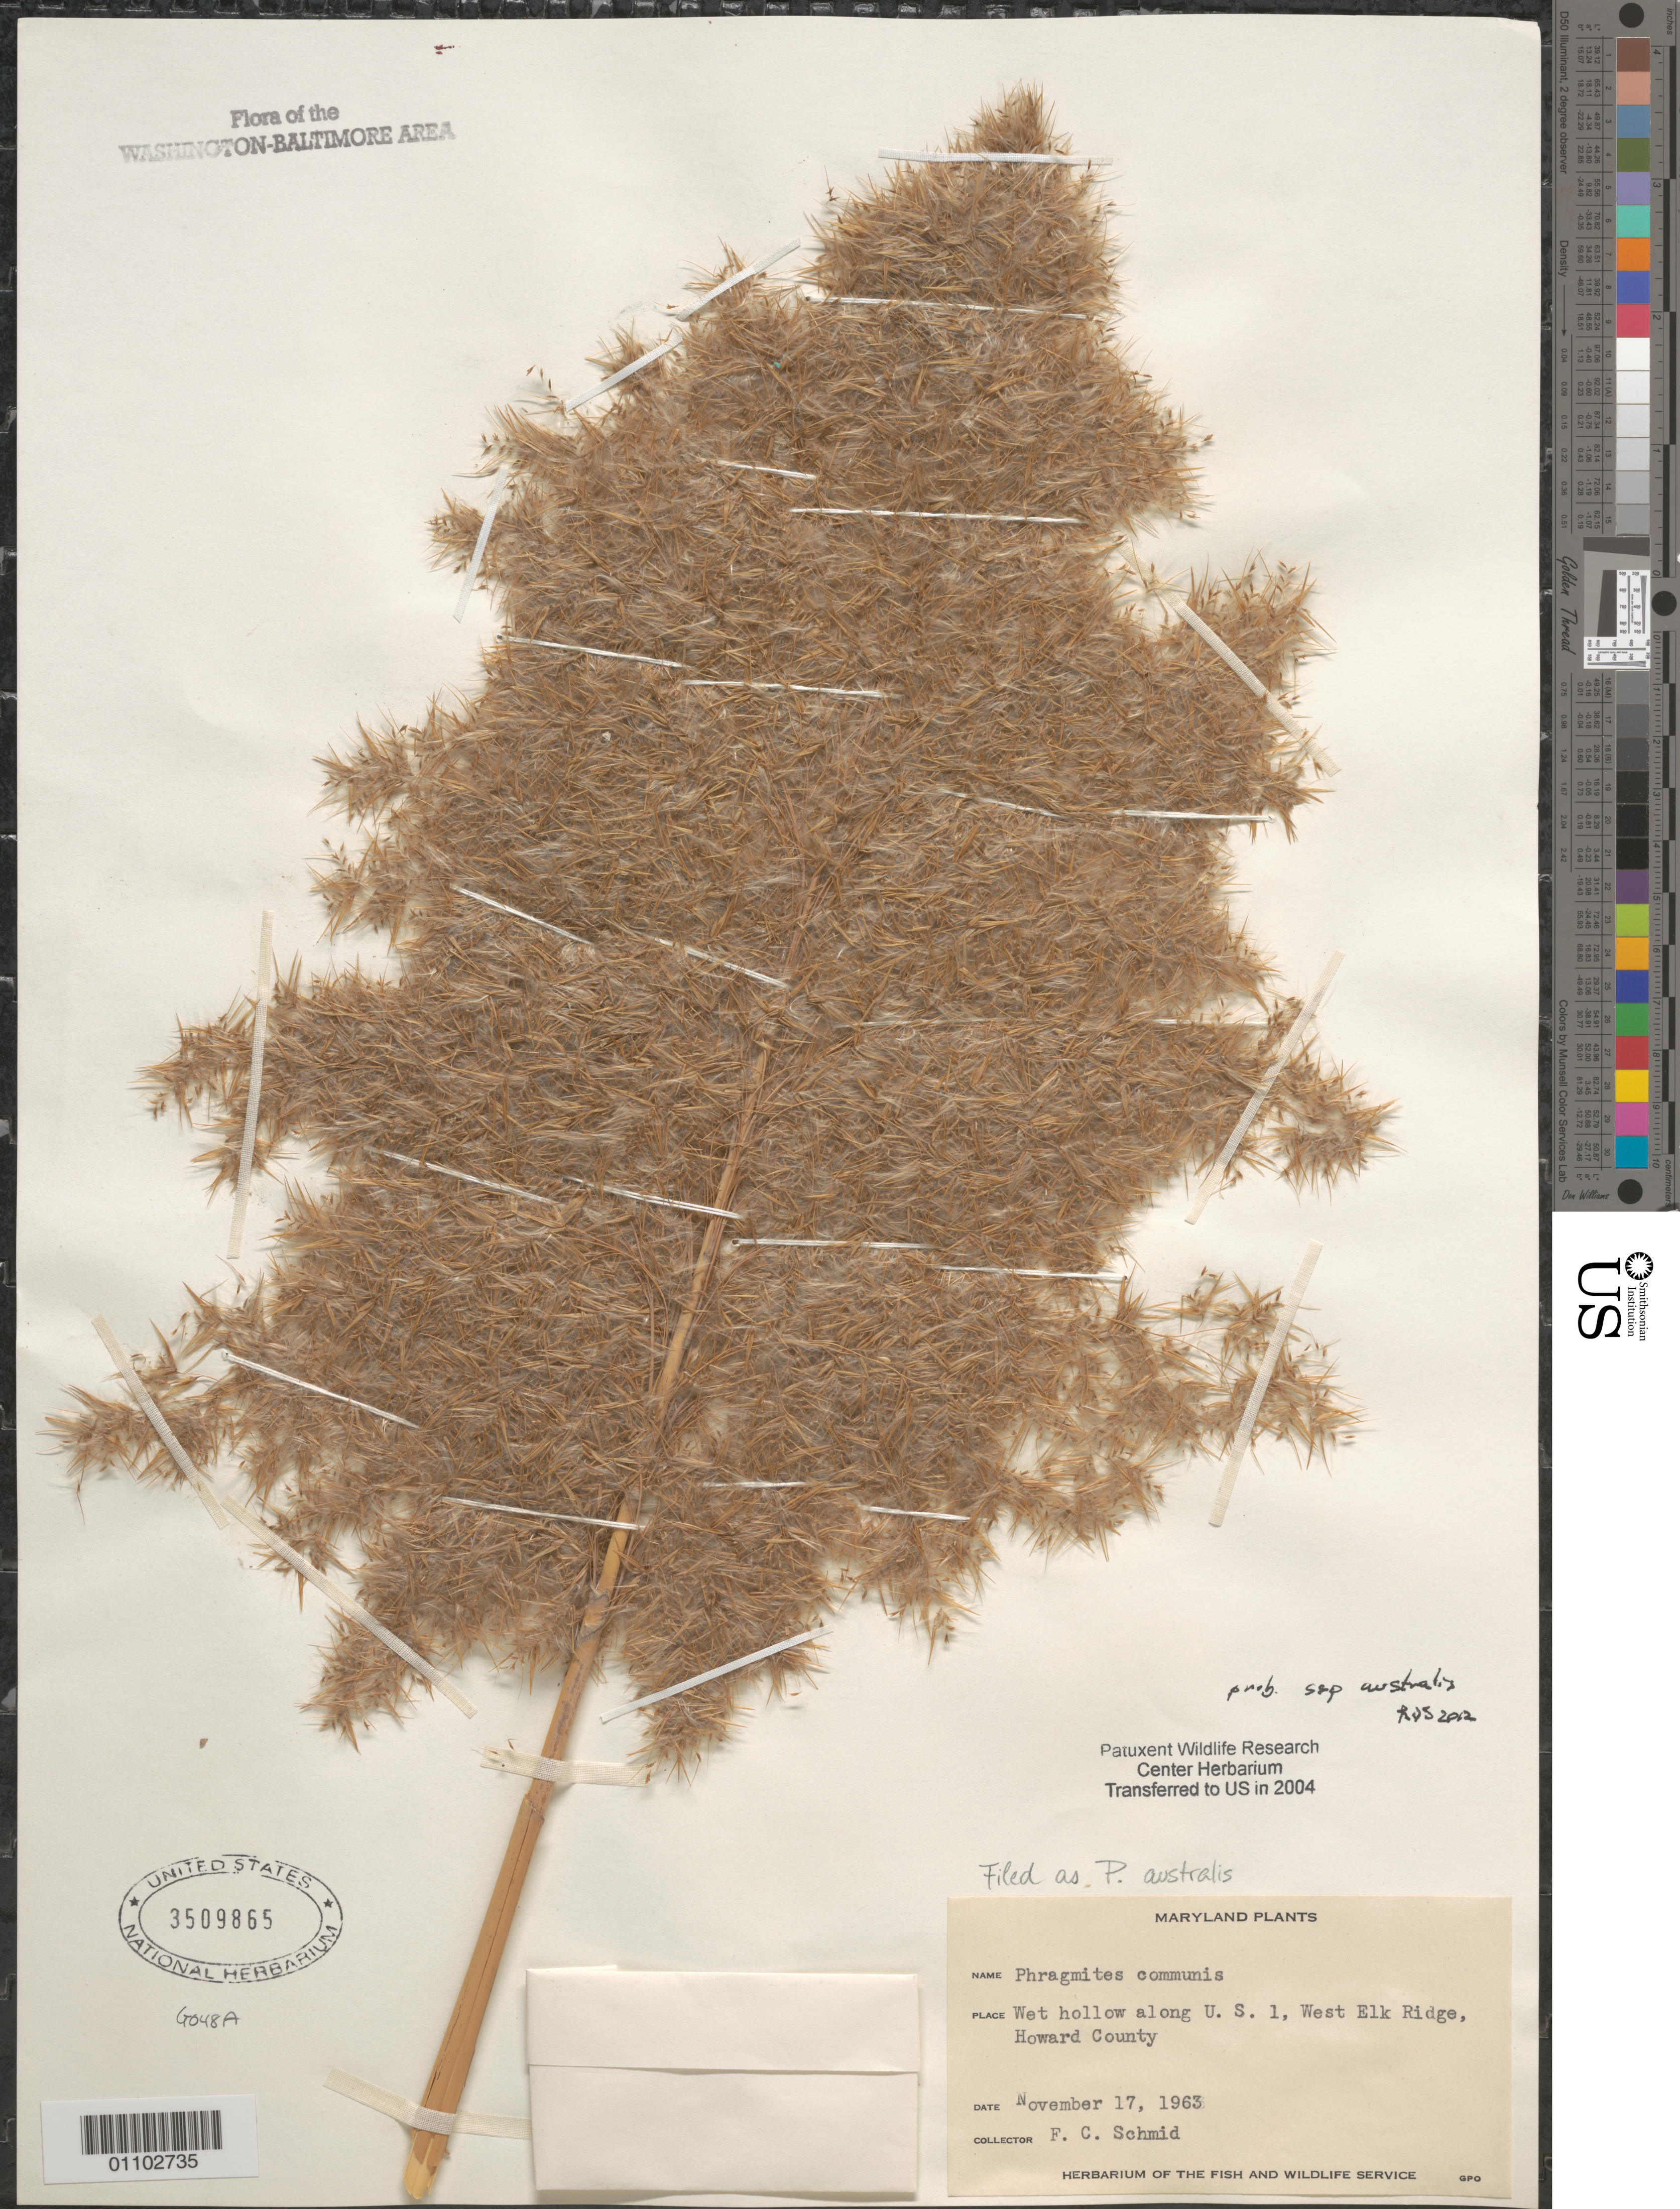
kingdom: Plantae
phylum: Tracheophyta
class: Liliopsida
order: Poales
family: Poaceae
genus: Phragmites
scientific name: Phragmites australis subsp. australis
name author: (Cav.) Trin. ex Steud.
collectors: F. Schmid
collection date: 1963-11-17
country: United States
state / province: Maryland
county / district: Howard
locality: Along U.S. 1, West Elk Ridge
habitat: Wet hollow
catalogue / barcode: US 3509865